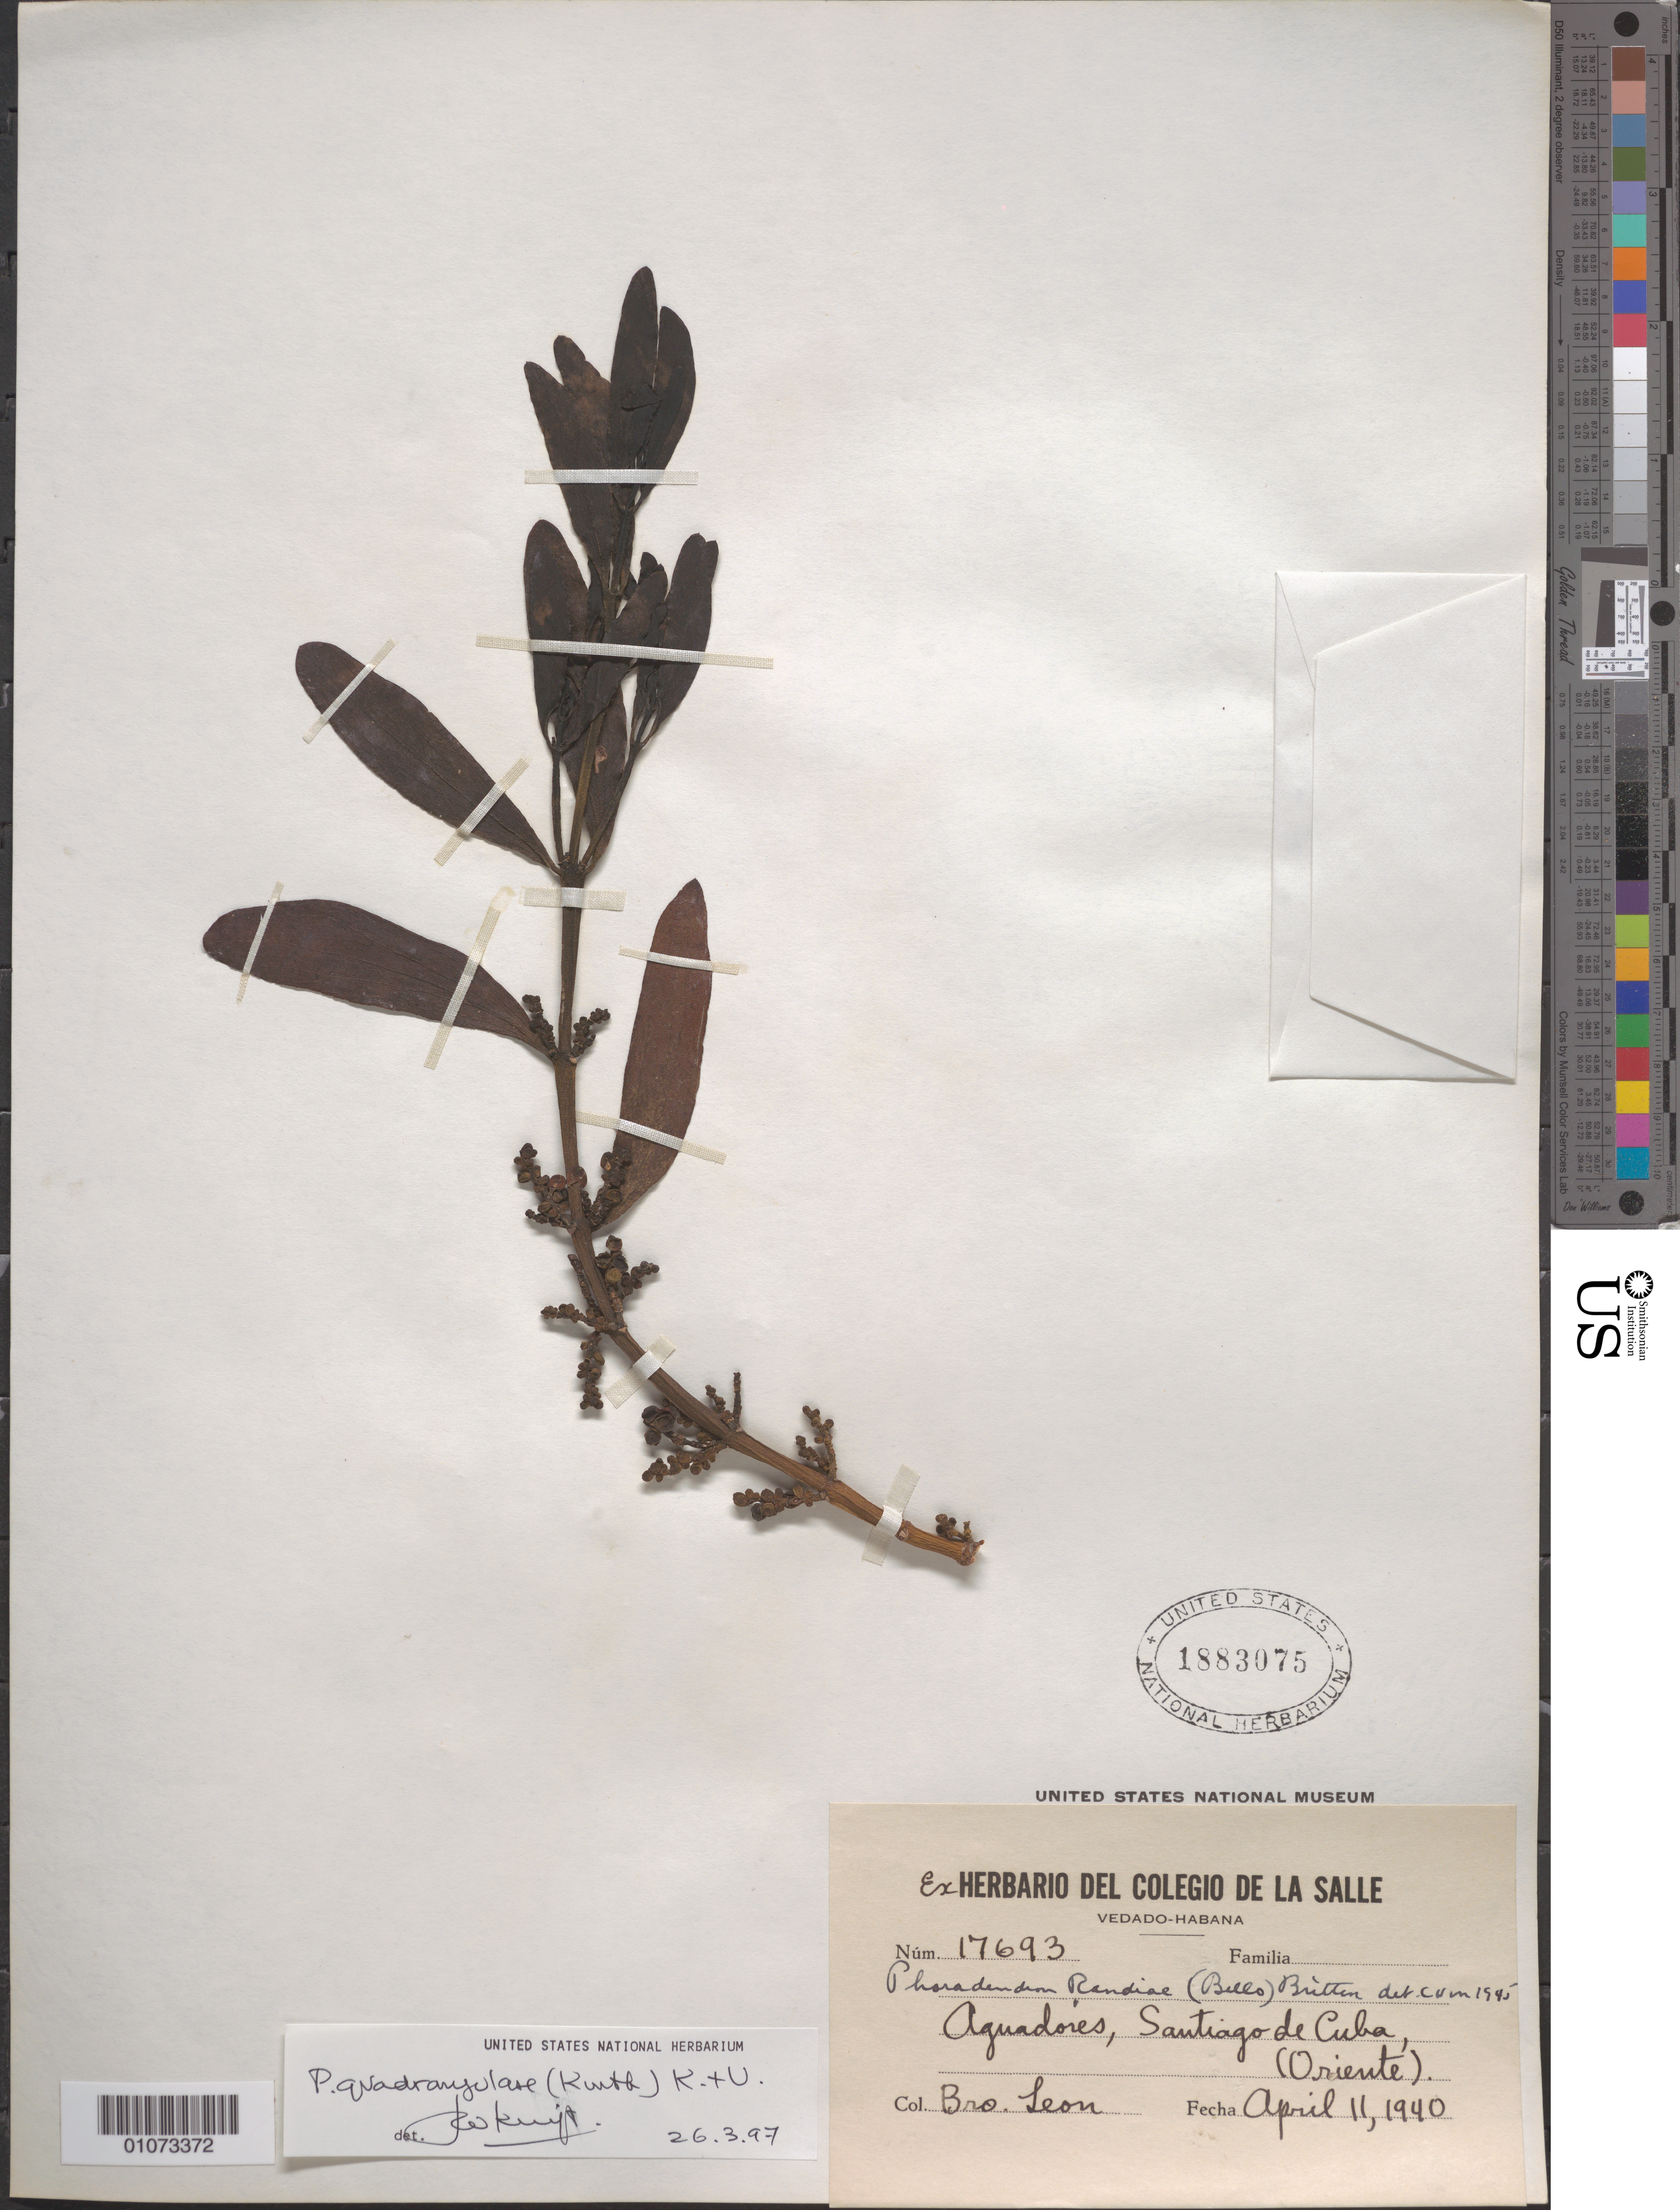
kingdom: Plantae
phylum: Tracheophyta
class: Magnoliopsida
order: Santalales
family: Viscaceae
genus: Phoradendron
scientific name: Phoradendron quadrangulare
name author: (Kunth) Griseb.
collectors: Bro. León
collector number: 17693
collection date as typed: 11 Apr 1940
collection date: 1940-04-11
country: Cuba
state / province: Santiago de Cuba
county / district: Santiago De Cuba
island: Cuba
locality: Oriente, Santiago de Cuba, Aguadores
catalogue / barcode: US 1883075